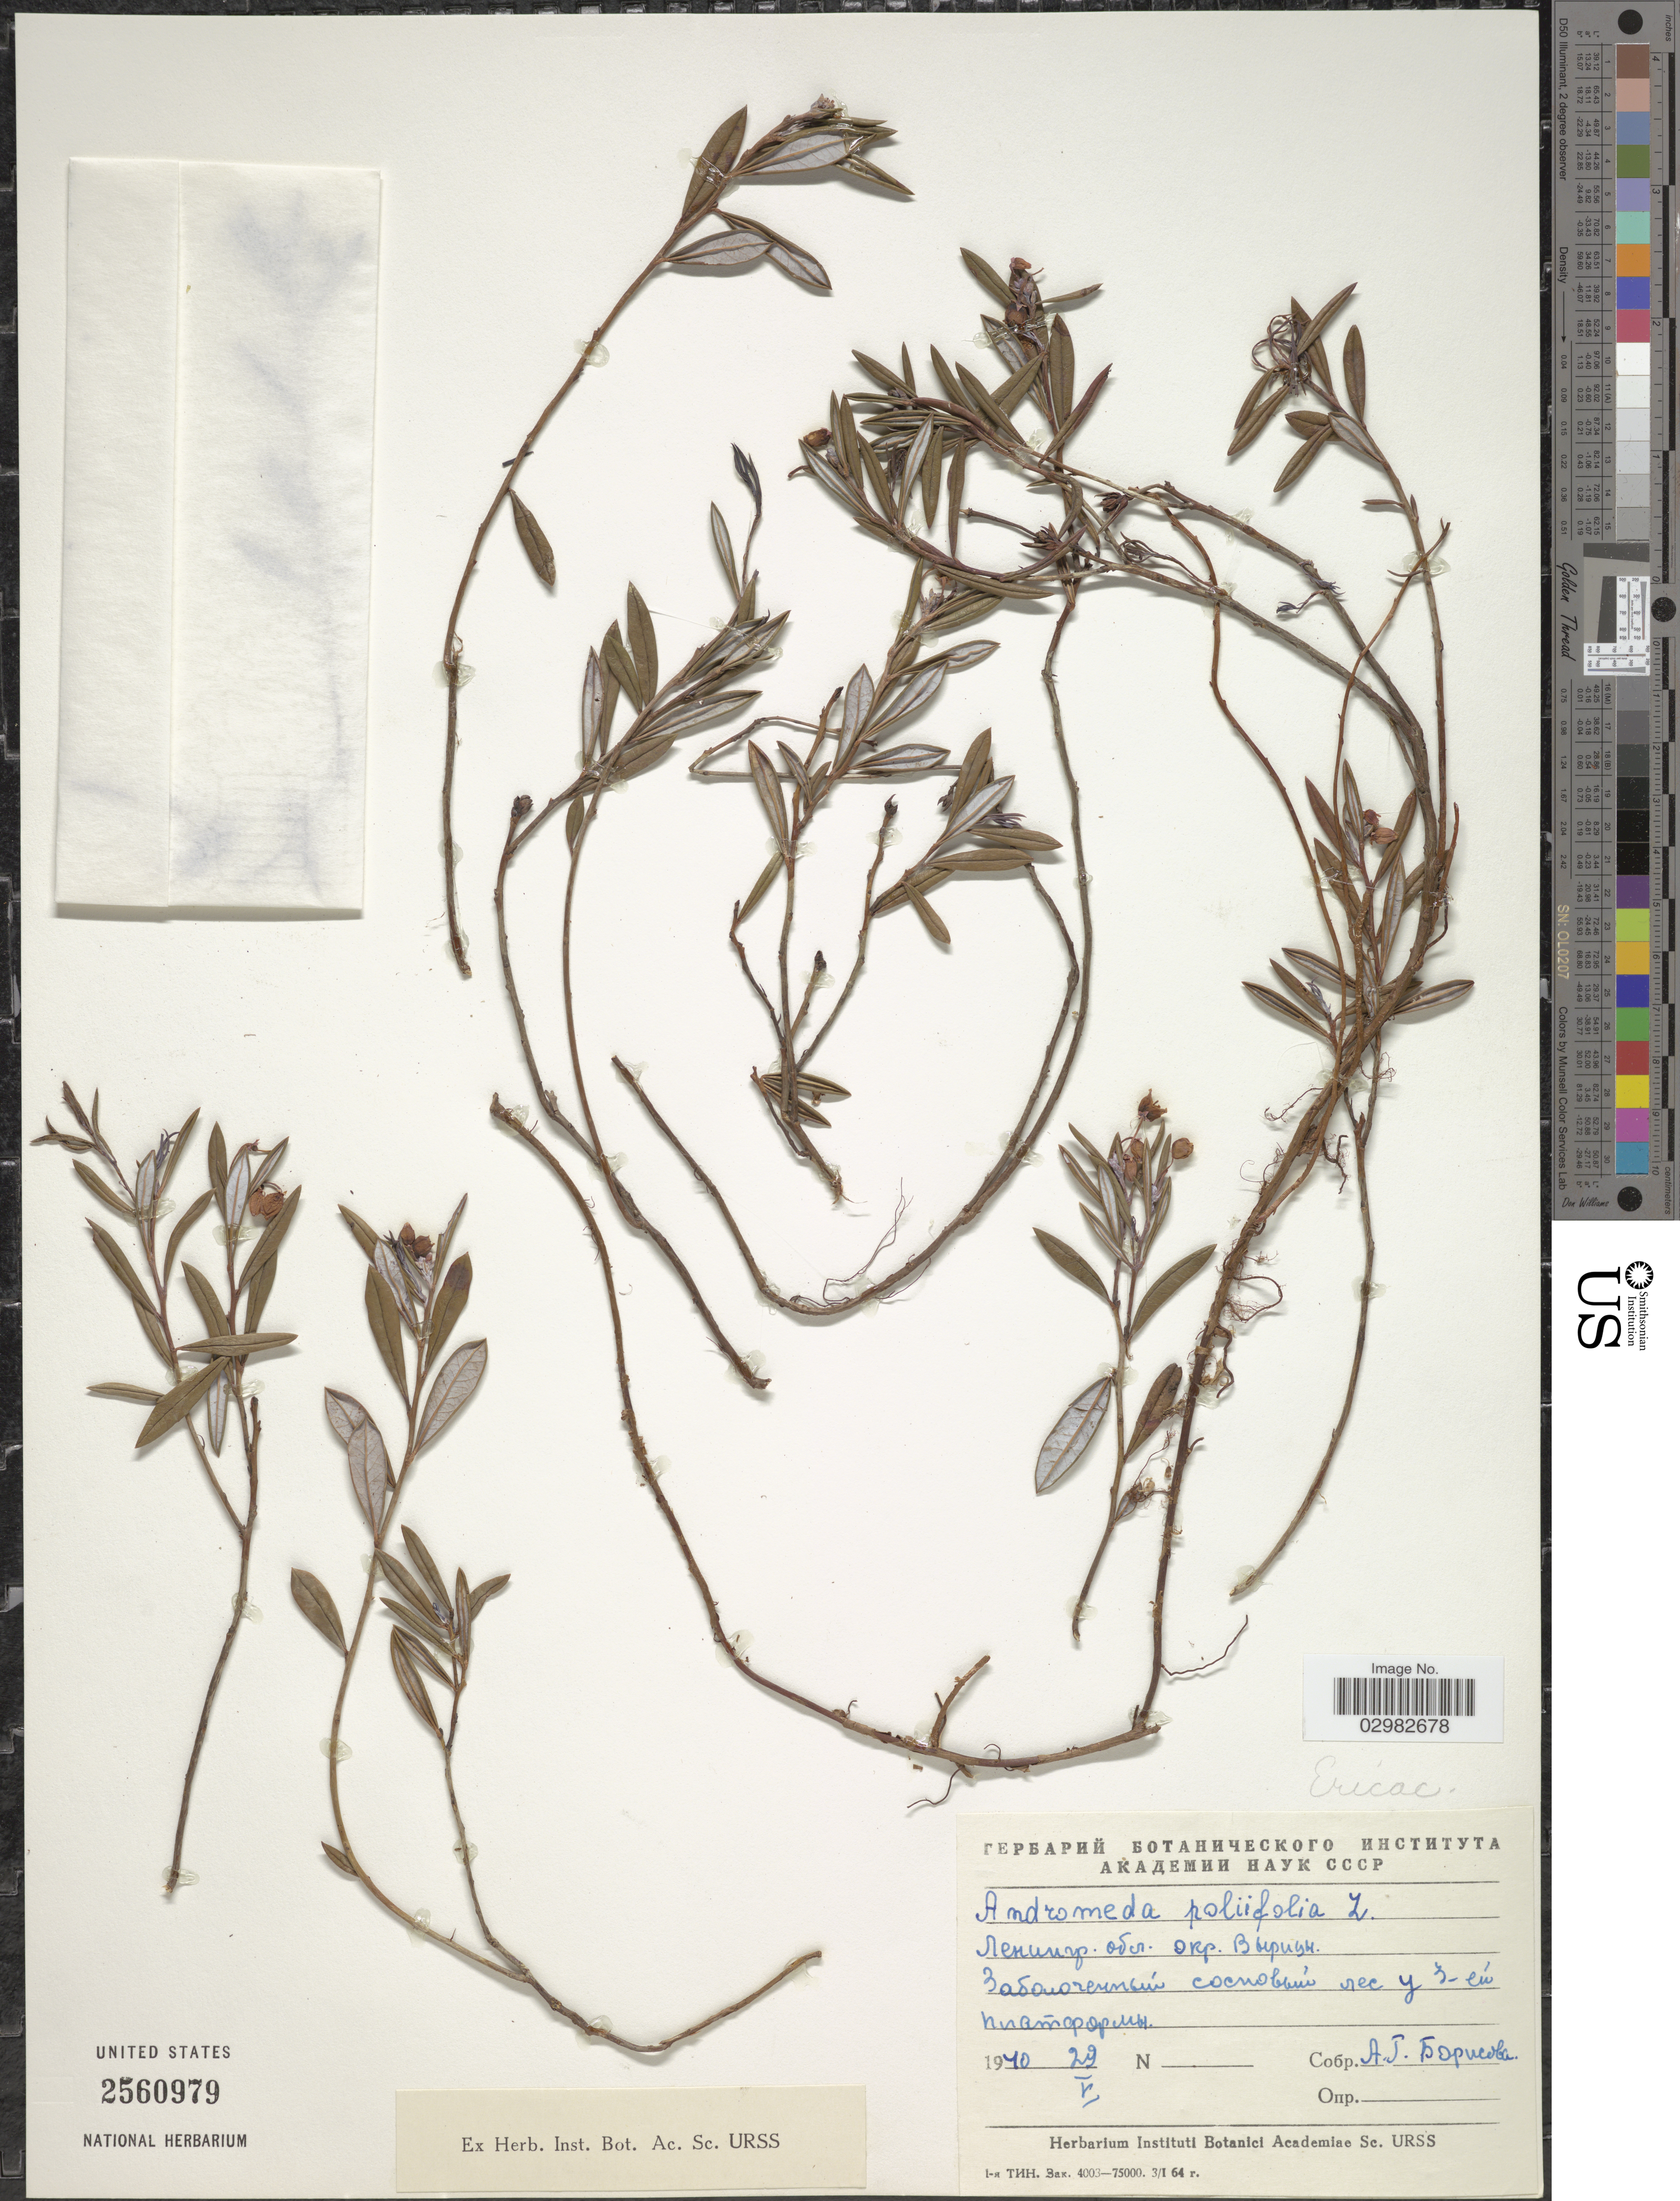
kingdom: Plantae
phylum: Tracheophyta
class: Magnoliopsida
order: Ericales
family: Ericaceae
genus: Andromeda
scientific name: Andromeda polifolia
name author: L.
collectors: A. Borisova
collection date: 1940-05-29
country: Russian Federation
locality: Vicinity of Vyritsa.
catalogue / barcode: US 2560979